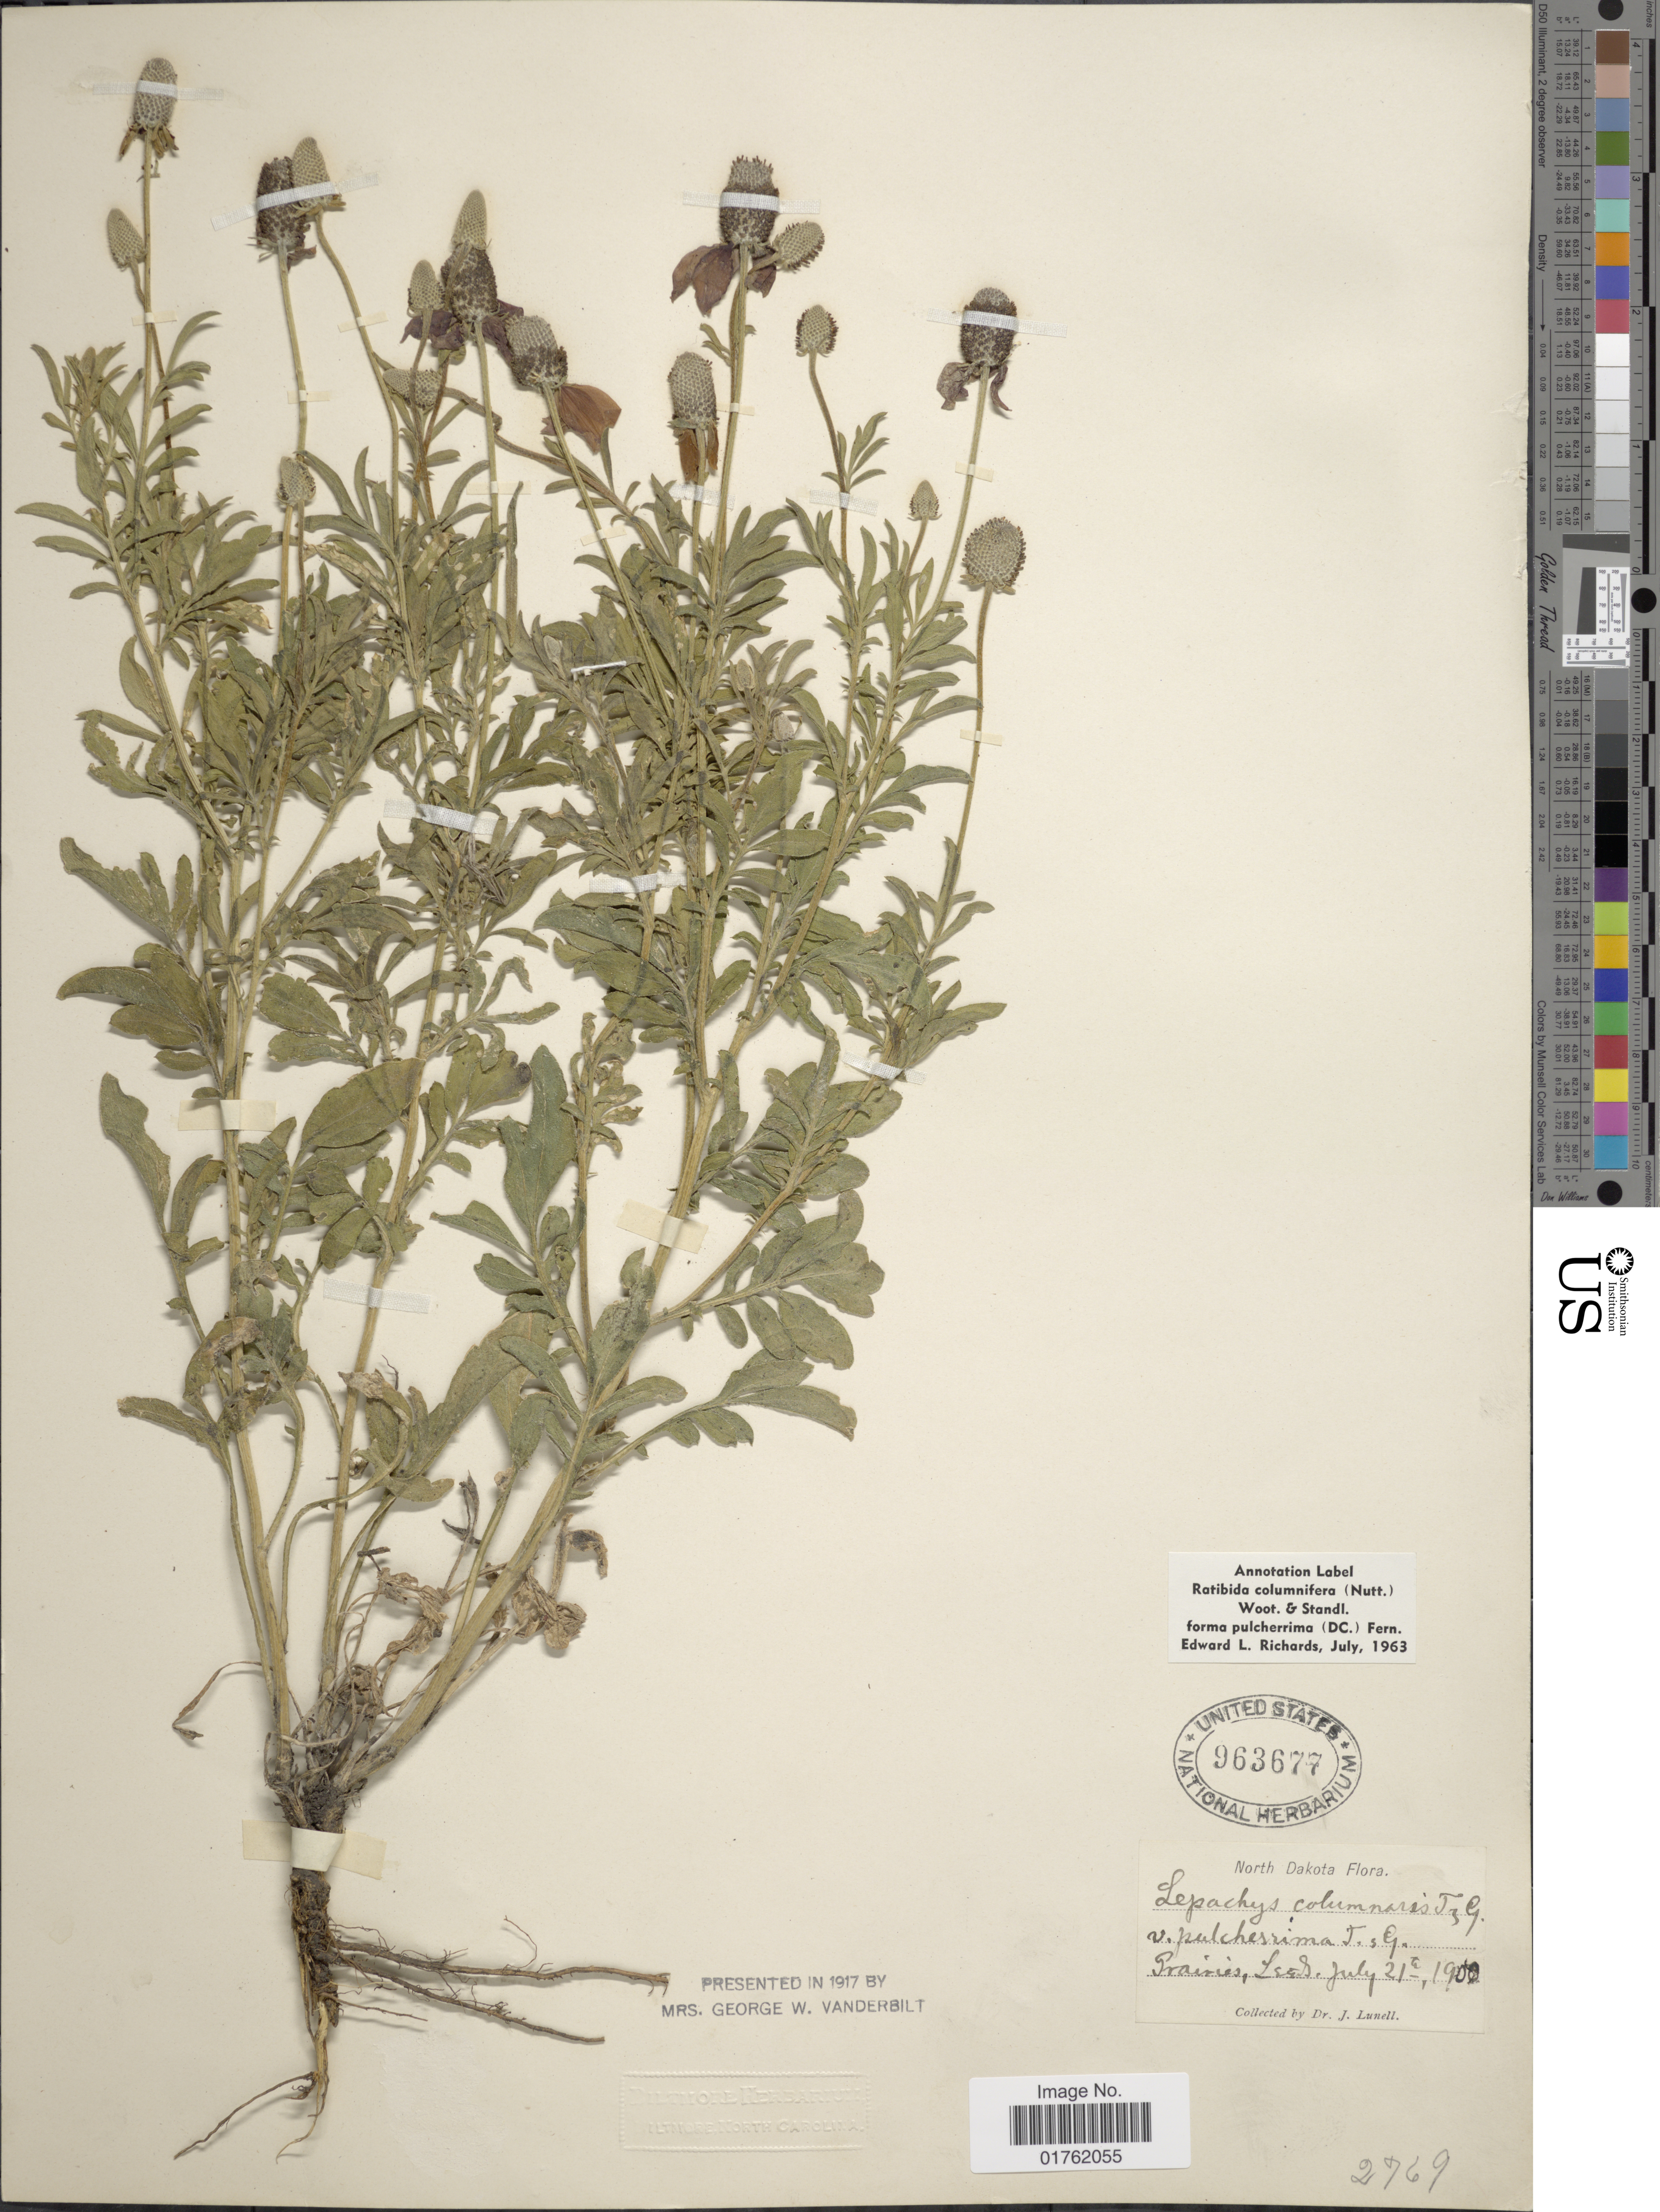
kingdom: Plantae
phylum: Tracheophyta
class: Magnoliopsida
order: Asterales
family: Asteraceae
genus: Ratibida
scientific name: Ratibida columnaris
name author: (Pursh) D. Don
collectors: J. Lunell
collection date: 1900-07-21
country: United States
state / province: North Dakota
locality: Prairies, Leeds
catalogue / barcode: US 963677